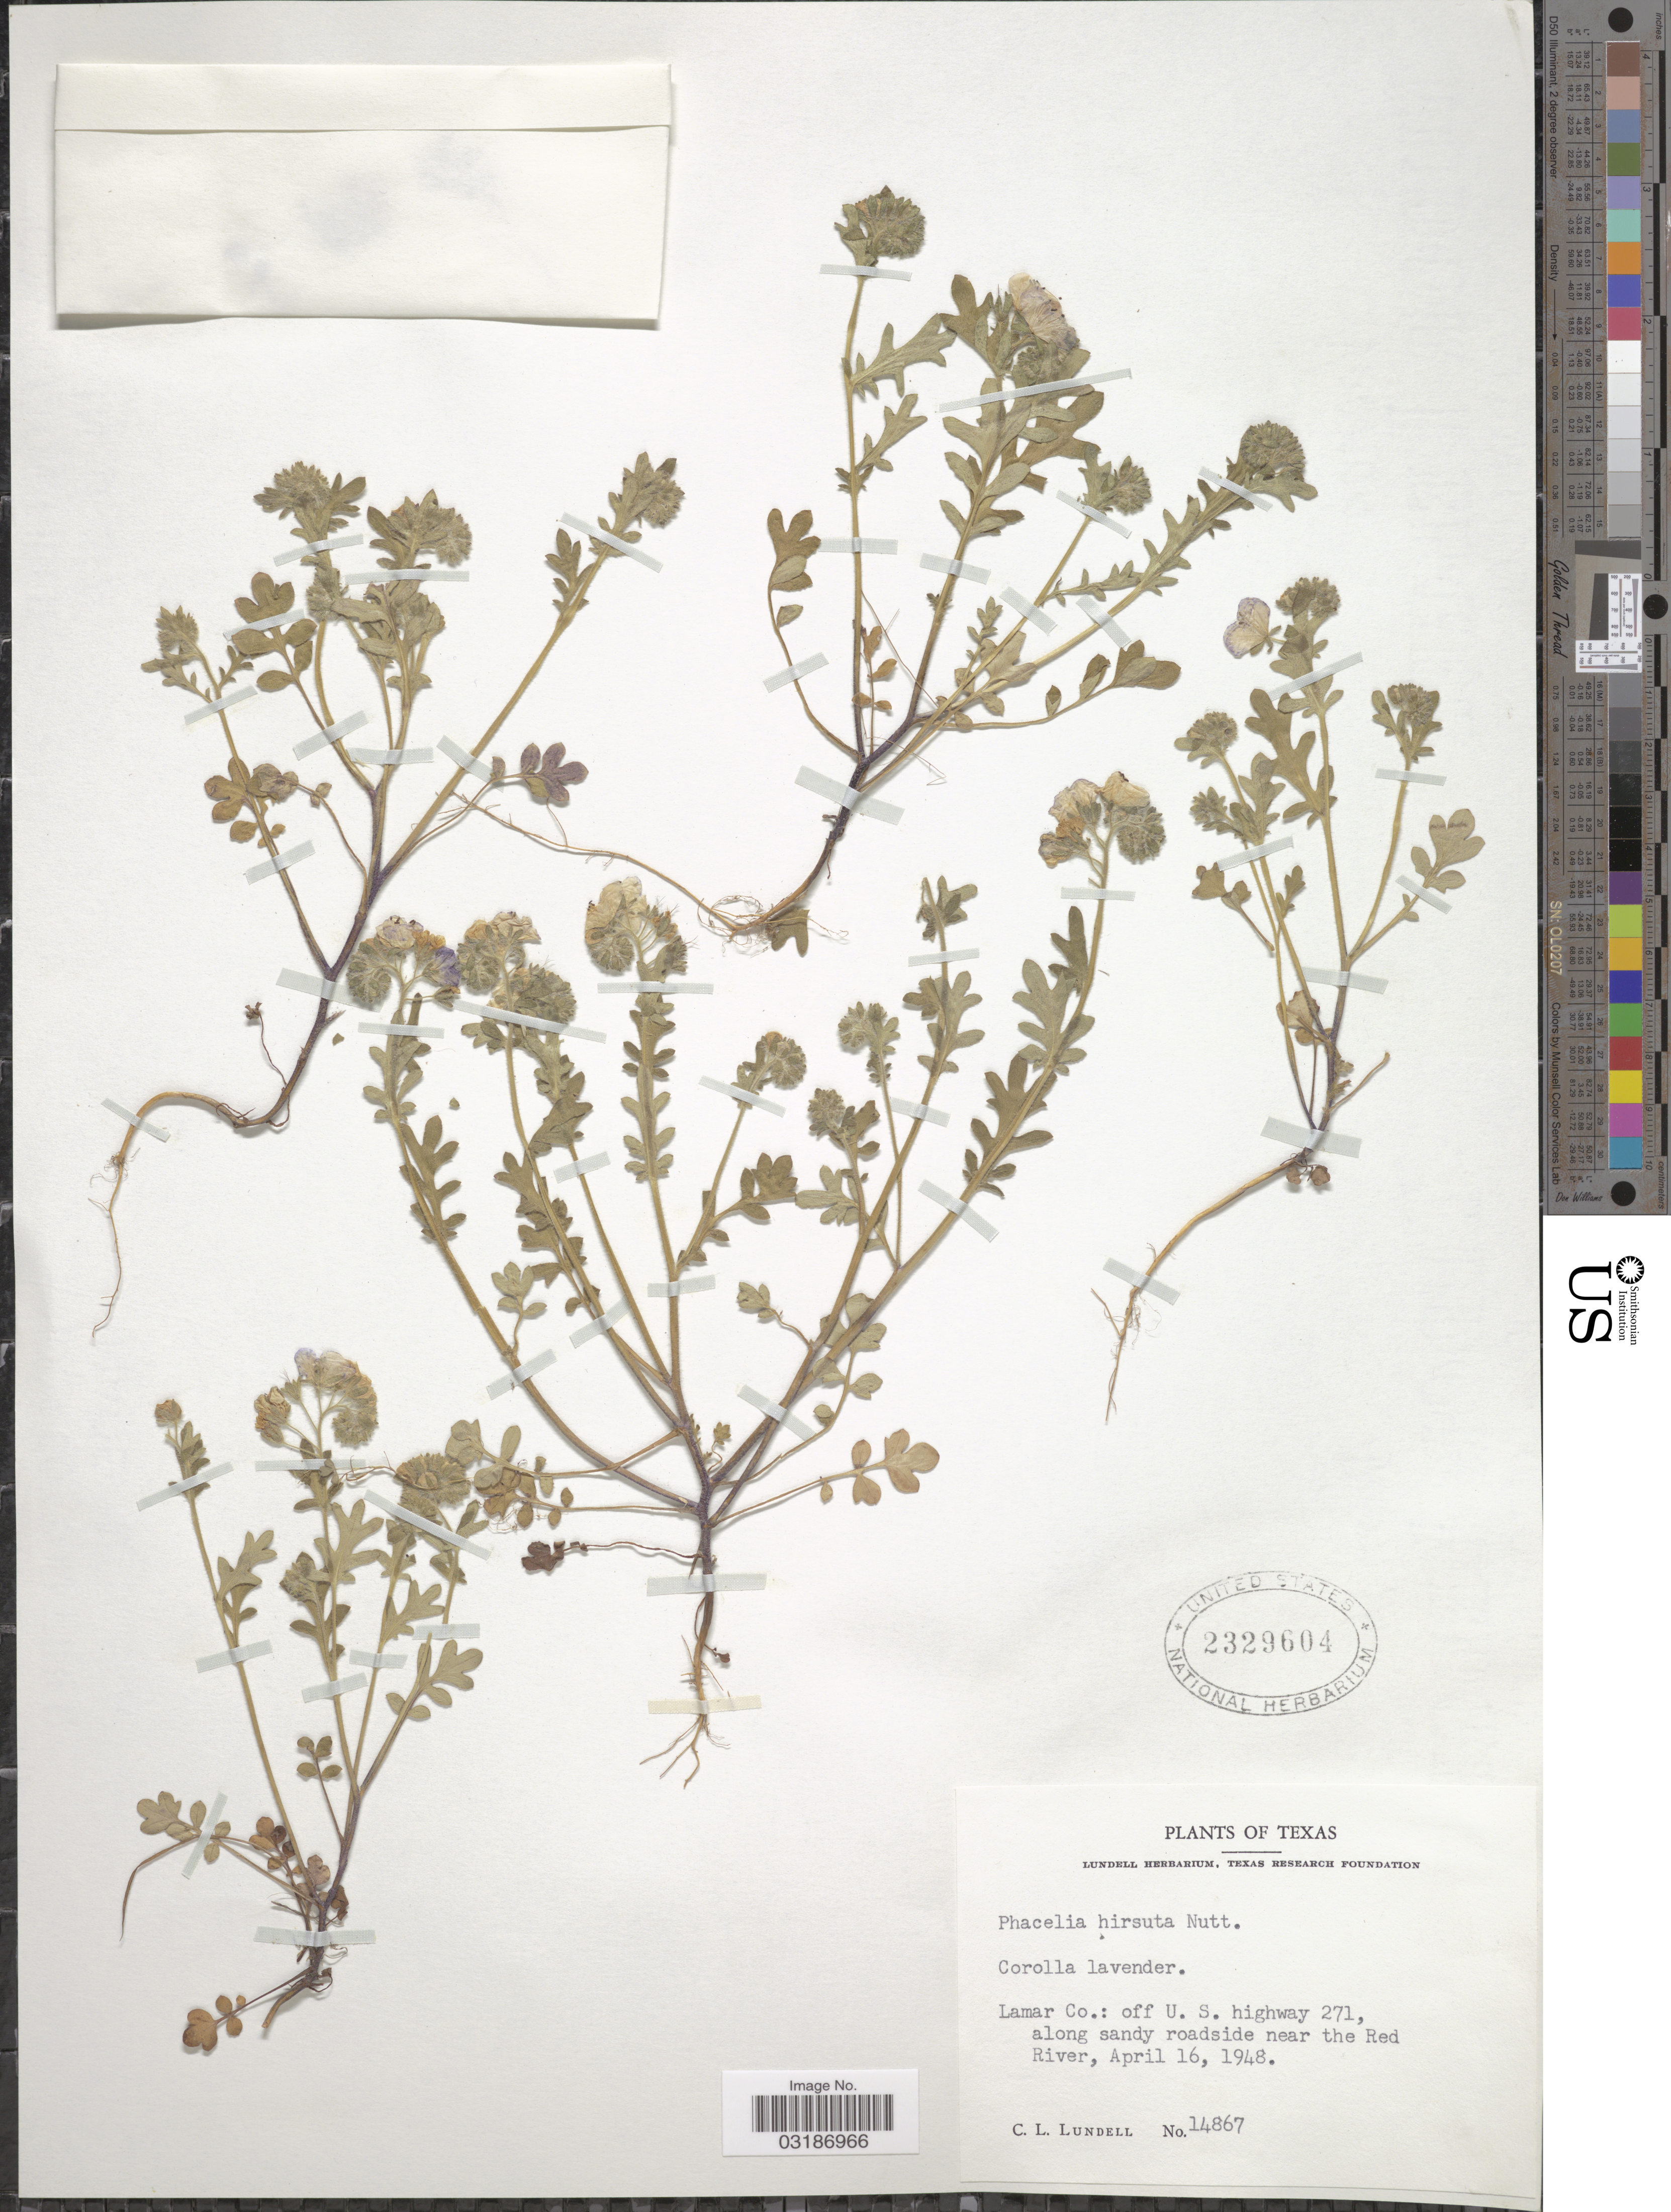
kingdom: Plantae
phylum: Tracheophyta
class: Magnoliopsida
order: Boraginales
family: Hydrophyllaceae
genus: Phacelia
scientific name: Phacelia hirsuta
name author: Nutt.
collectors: C. L. Lundell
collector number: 14867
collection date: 1948-04-16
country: United States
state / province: Texas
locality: Lamar Co.: off U.S. highway 271, along sandy roadside near the Red River.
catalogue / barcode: US 2329604